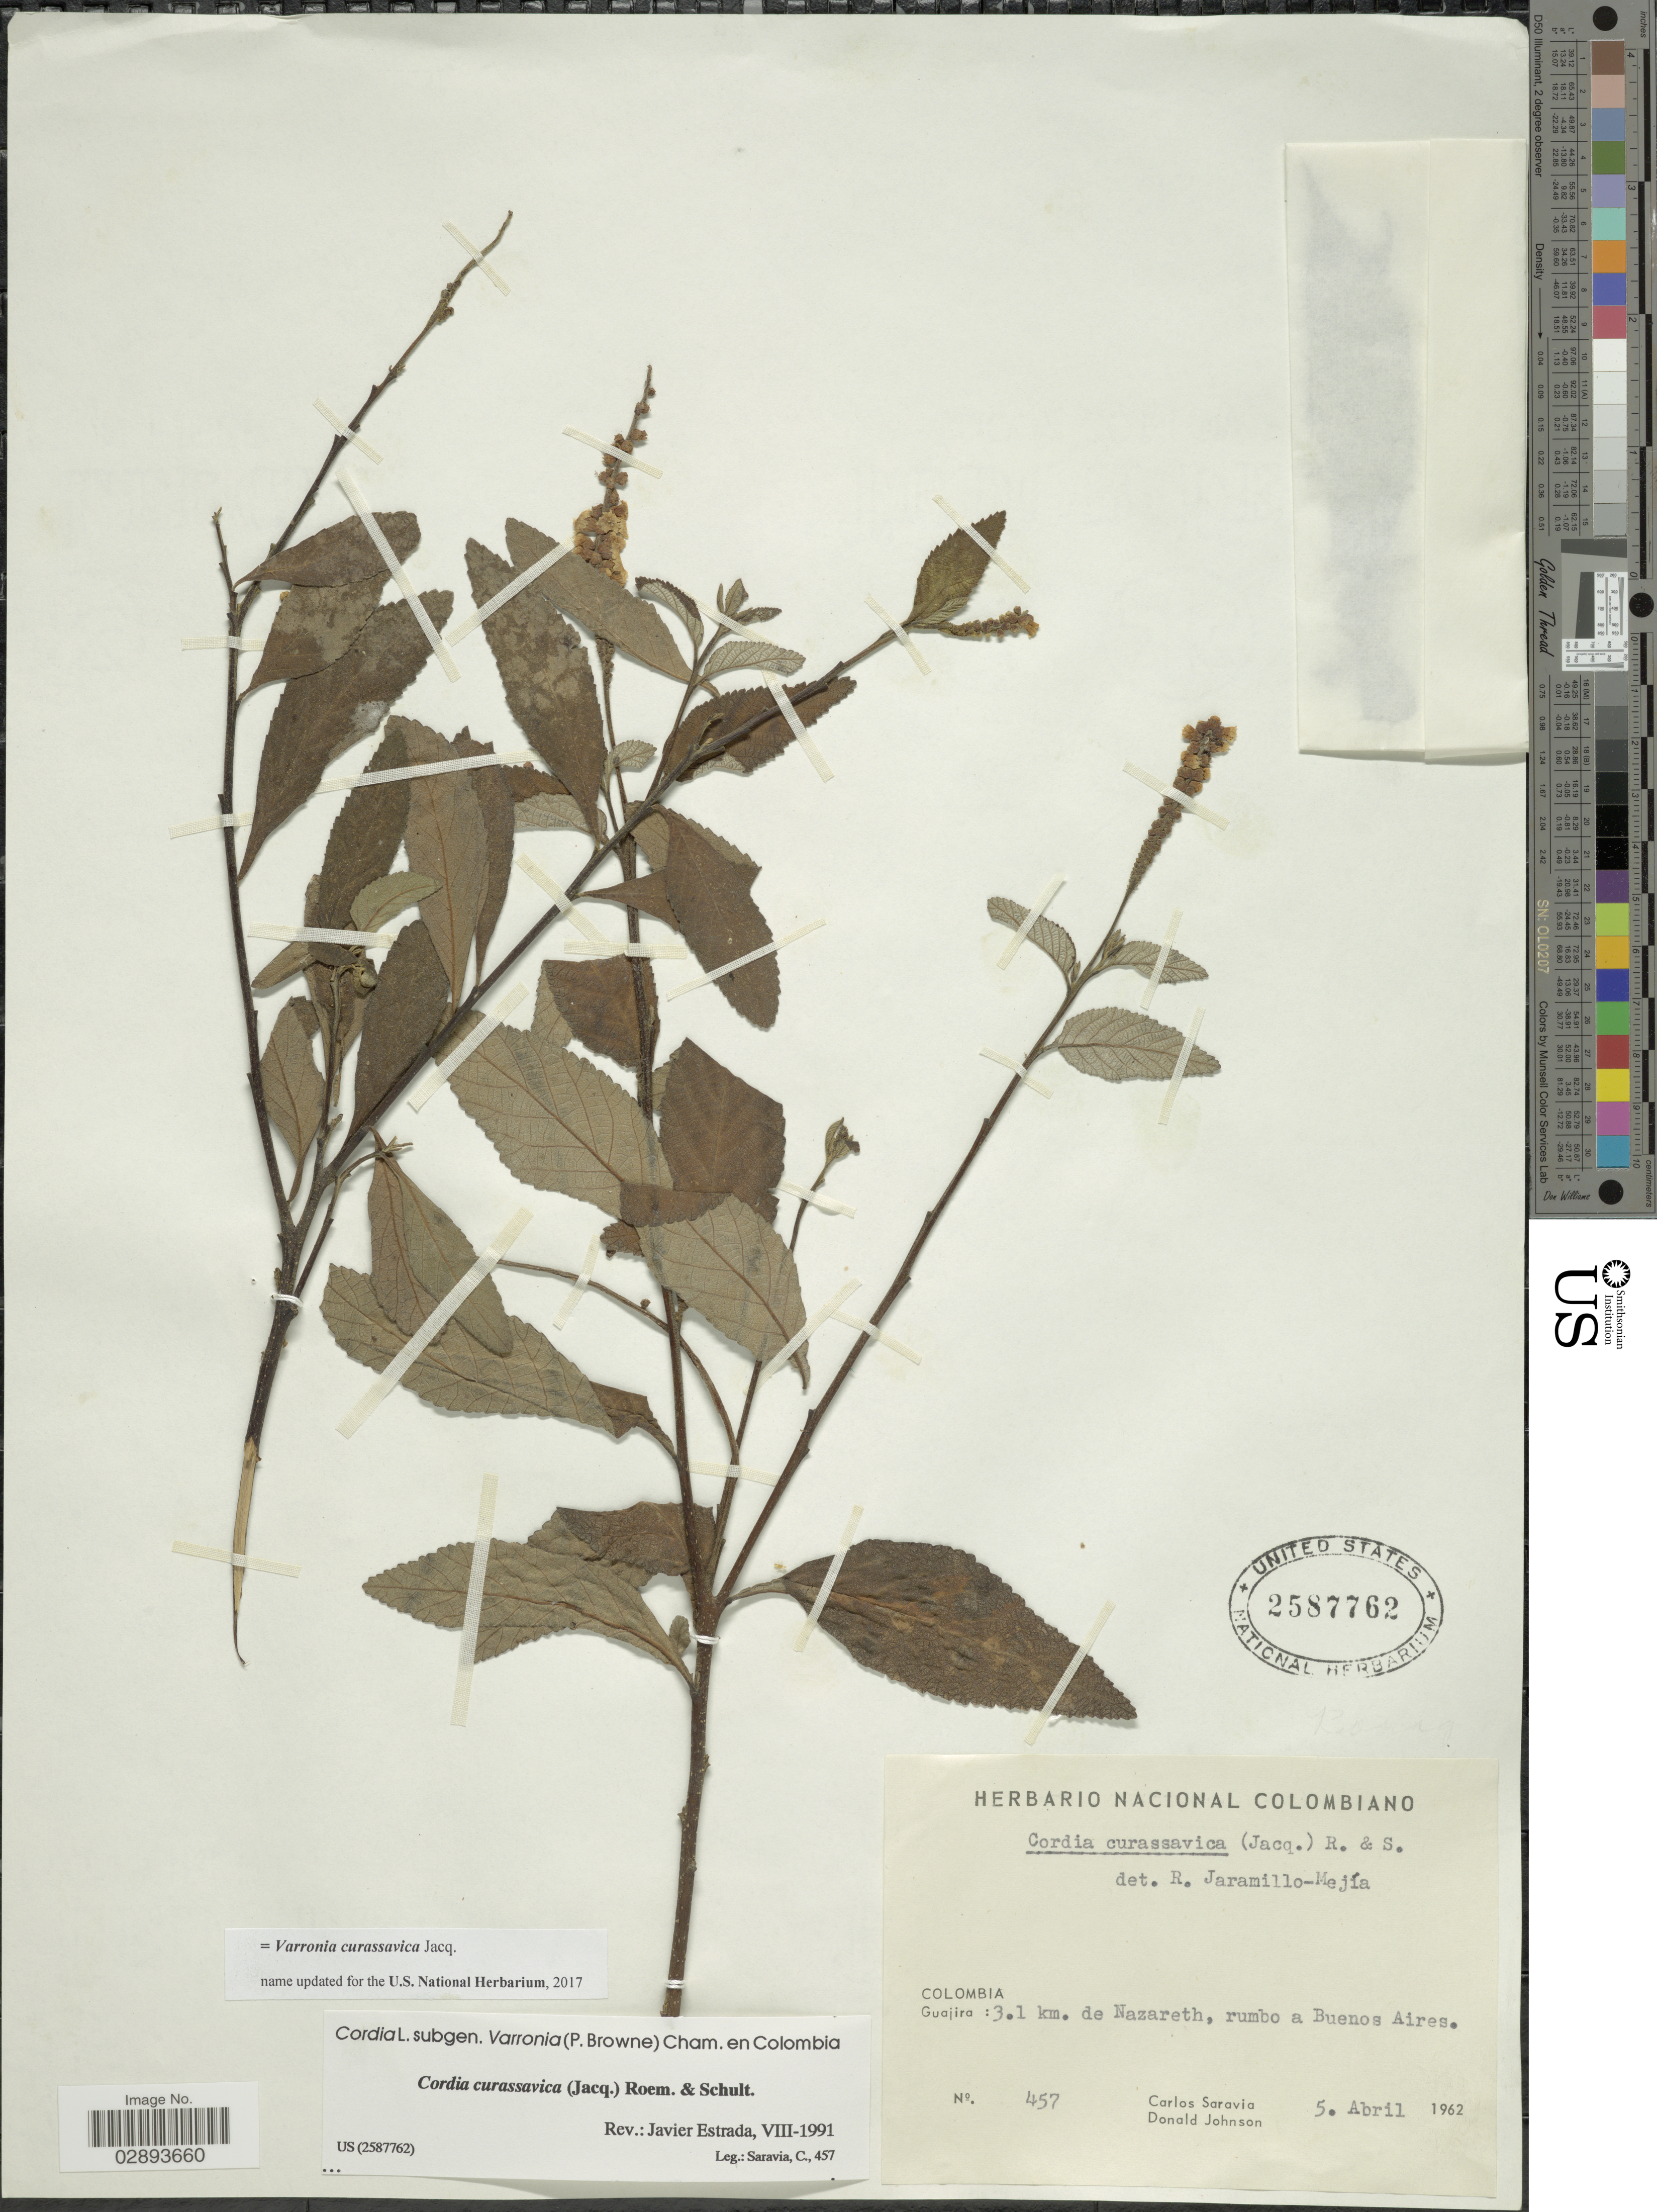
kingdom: Plantae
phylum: Tracheophyta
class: Magnoliopsida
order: Boraginales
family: Cordiaceae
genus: Varronia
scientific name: Varronia curassavica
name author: Jacq.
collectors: C. Saravia & D. Johnson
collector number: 457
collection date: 1962-04-05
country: Colombia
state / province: La Guajira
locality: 3.1 km. de Nazareth, rumbo a Buenos Aires.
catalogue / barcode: US 2587762